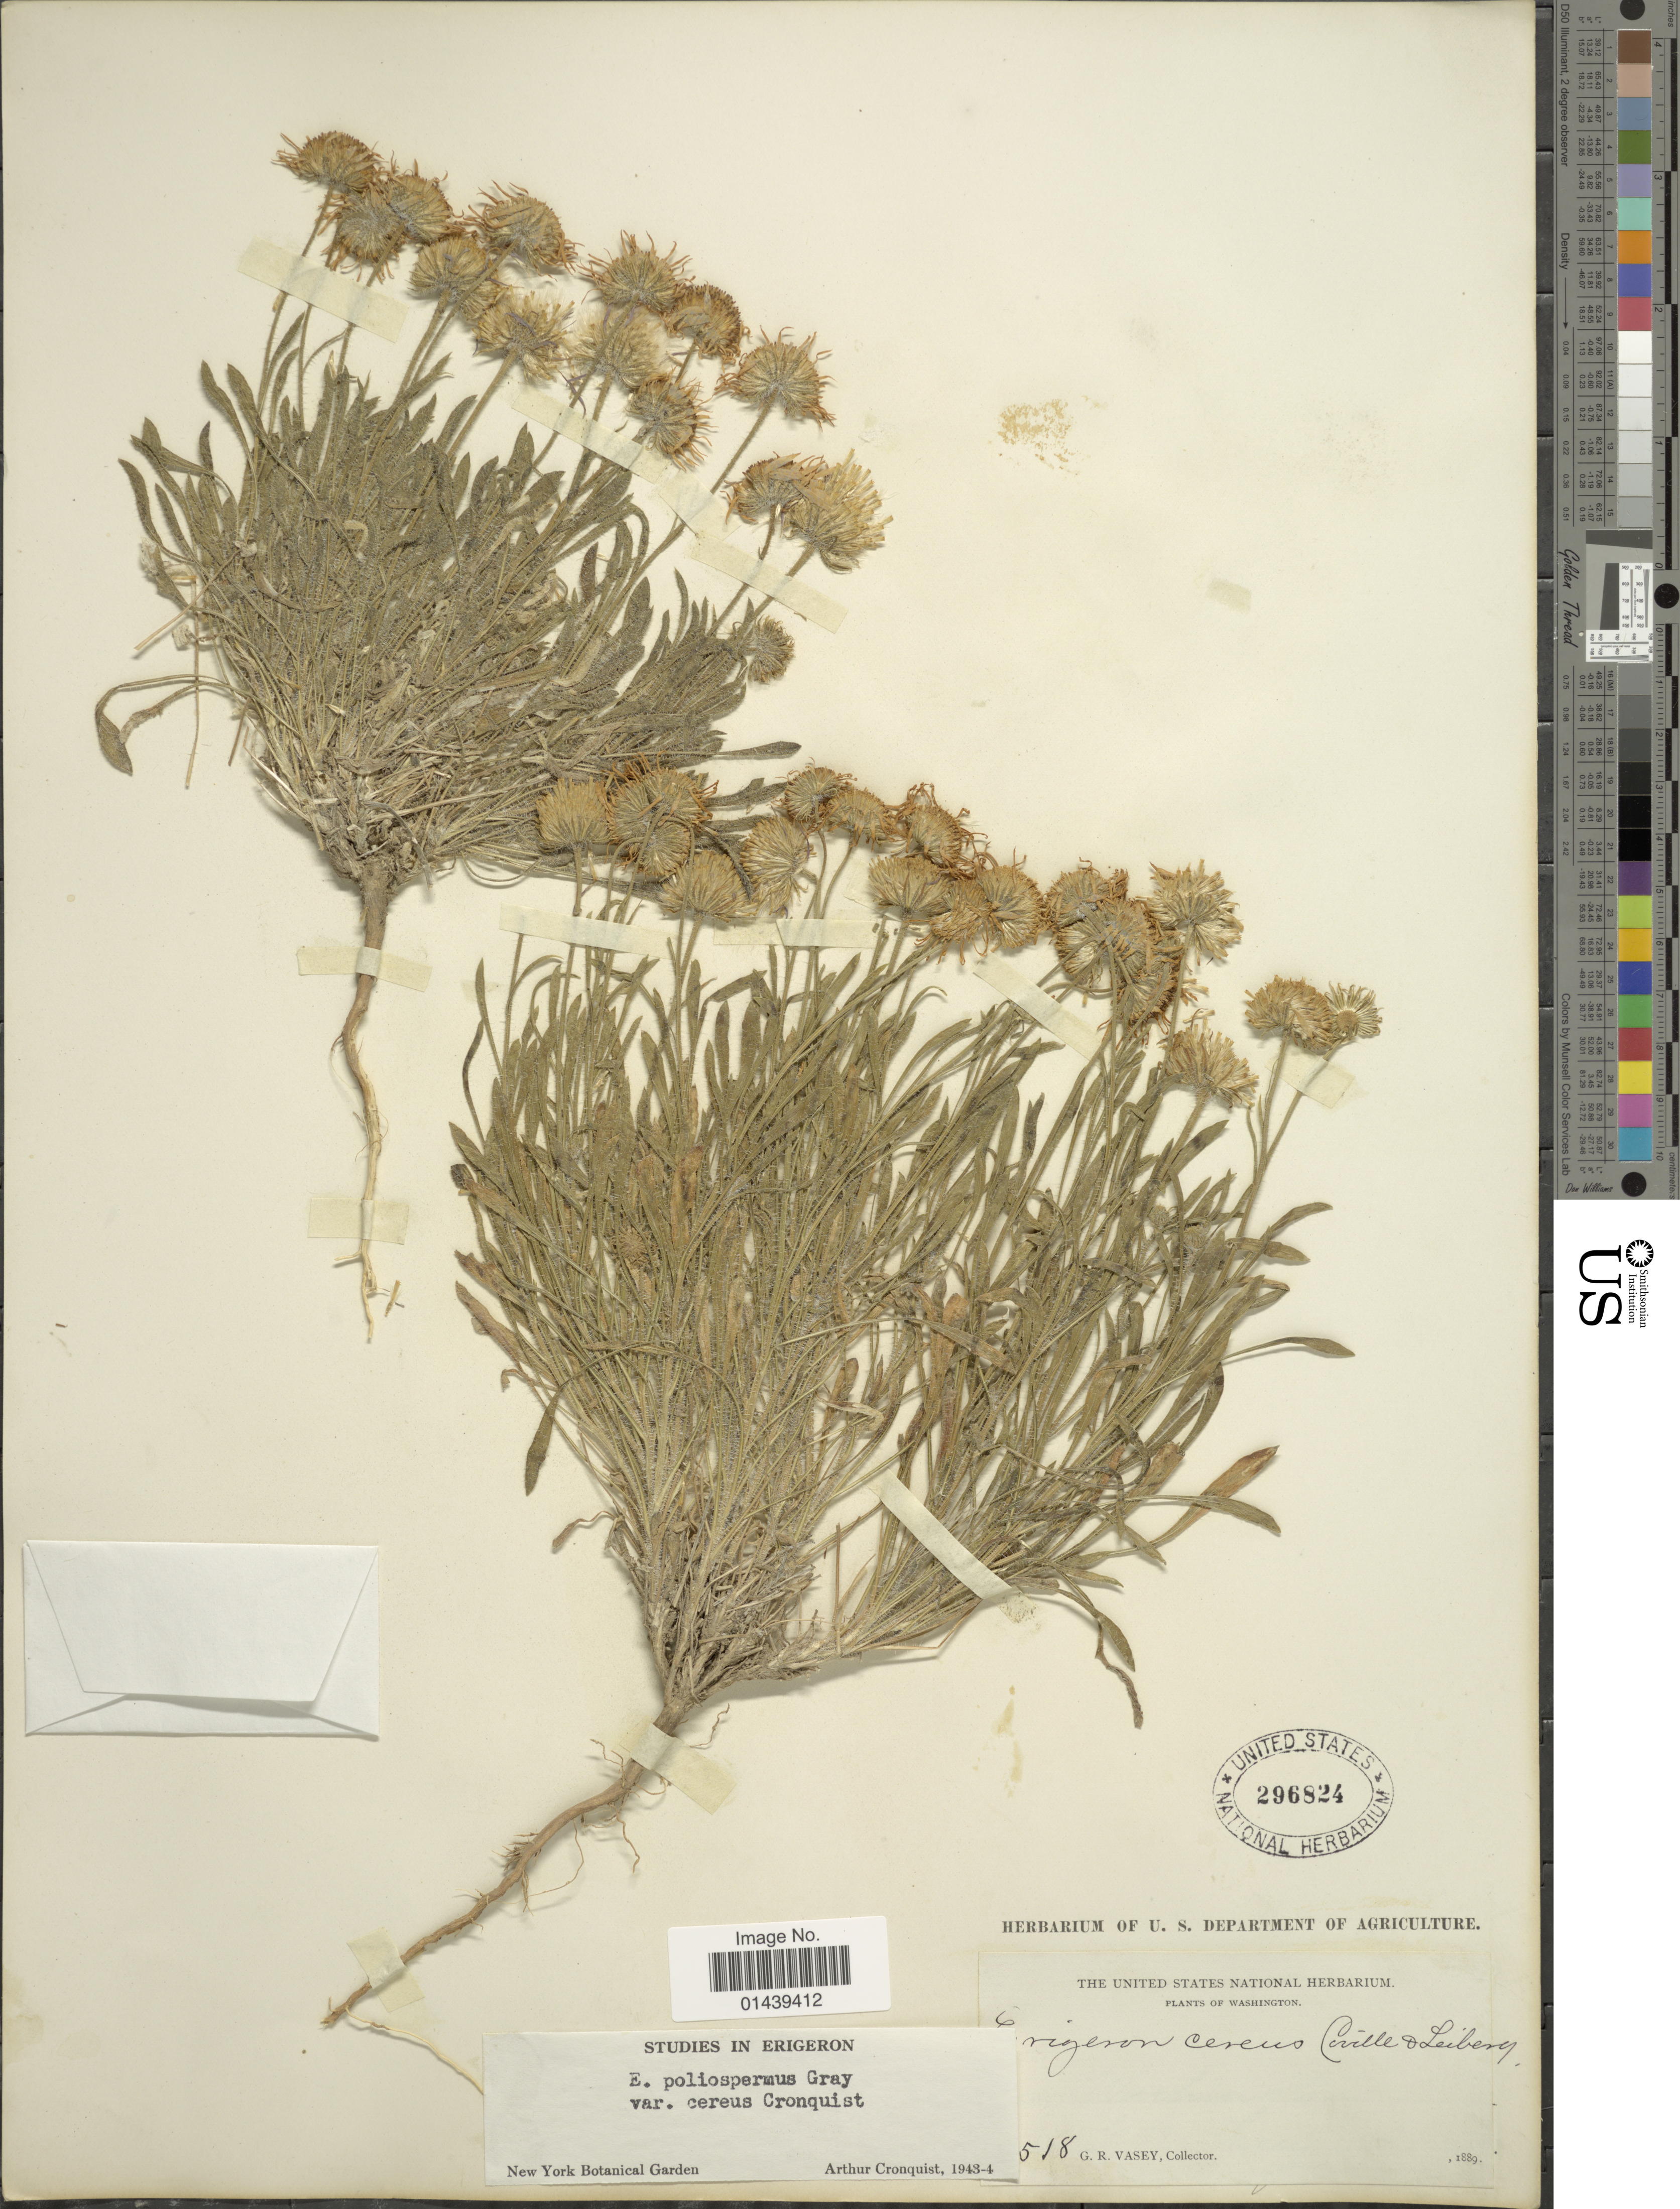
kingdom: Plantae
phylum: Tracheophyta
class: Magnoliopsida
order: Asterales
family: Asteraceae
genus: Erigeron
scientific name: Erigeron poliospermus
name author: A. Gray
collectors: G. R. Vasey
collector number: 518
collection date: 1889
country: United States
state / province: Washington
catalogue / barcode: US 296824